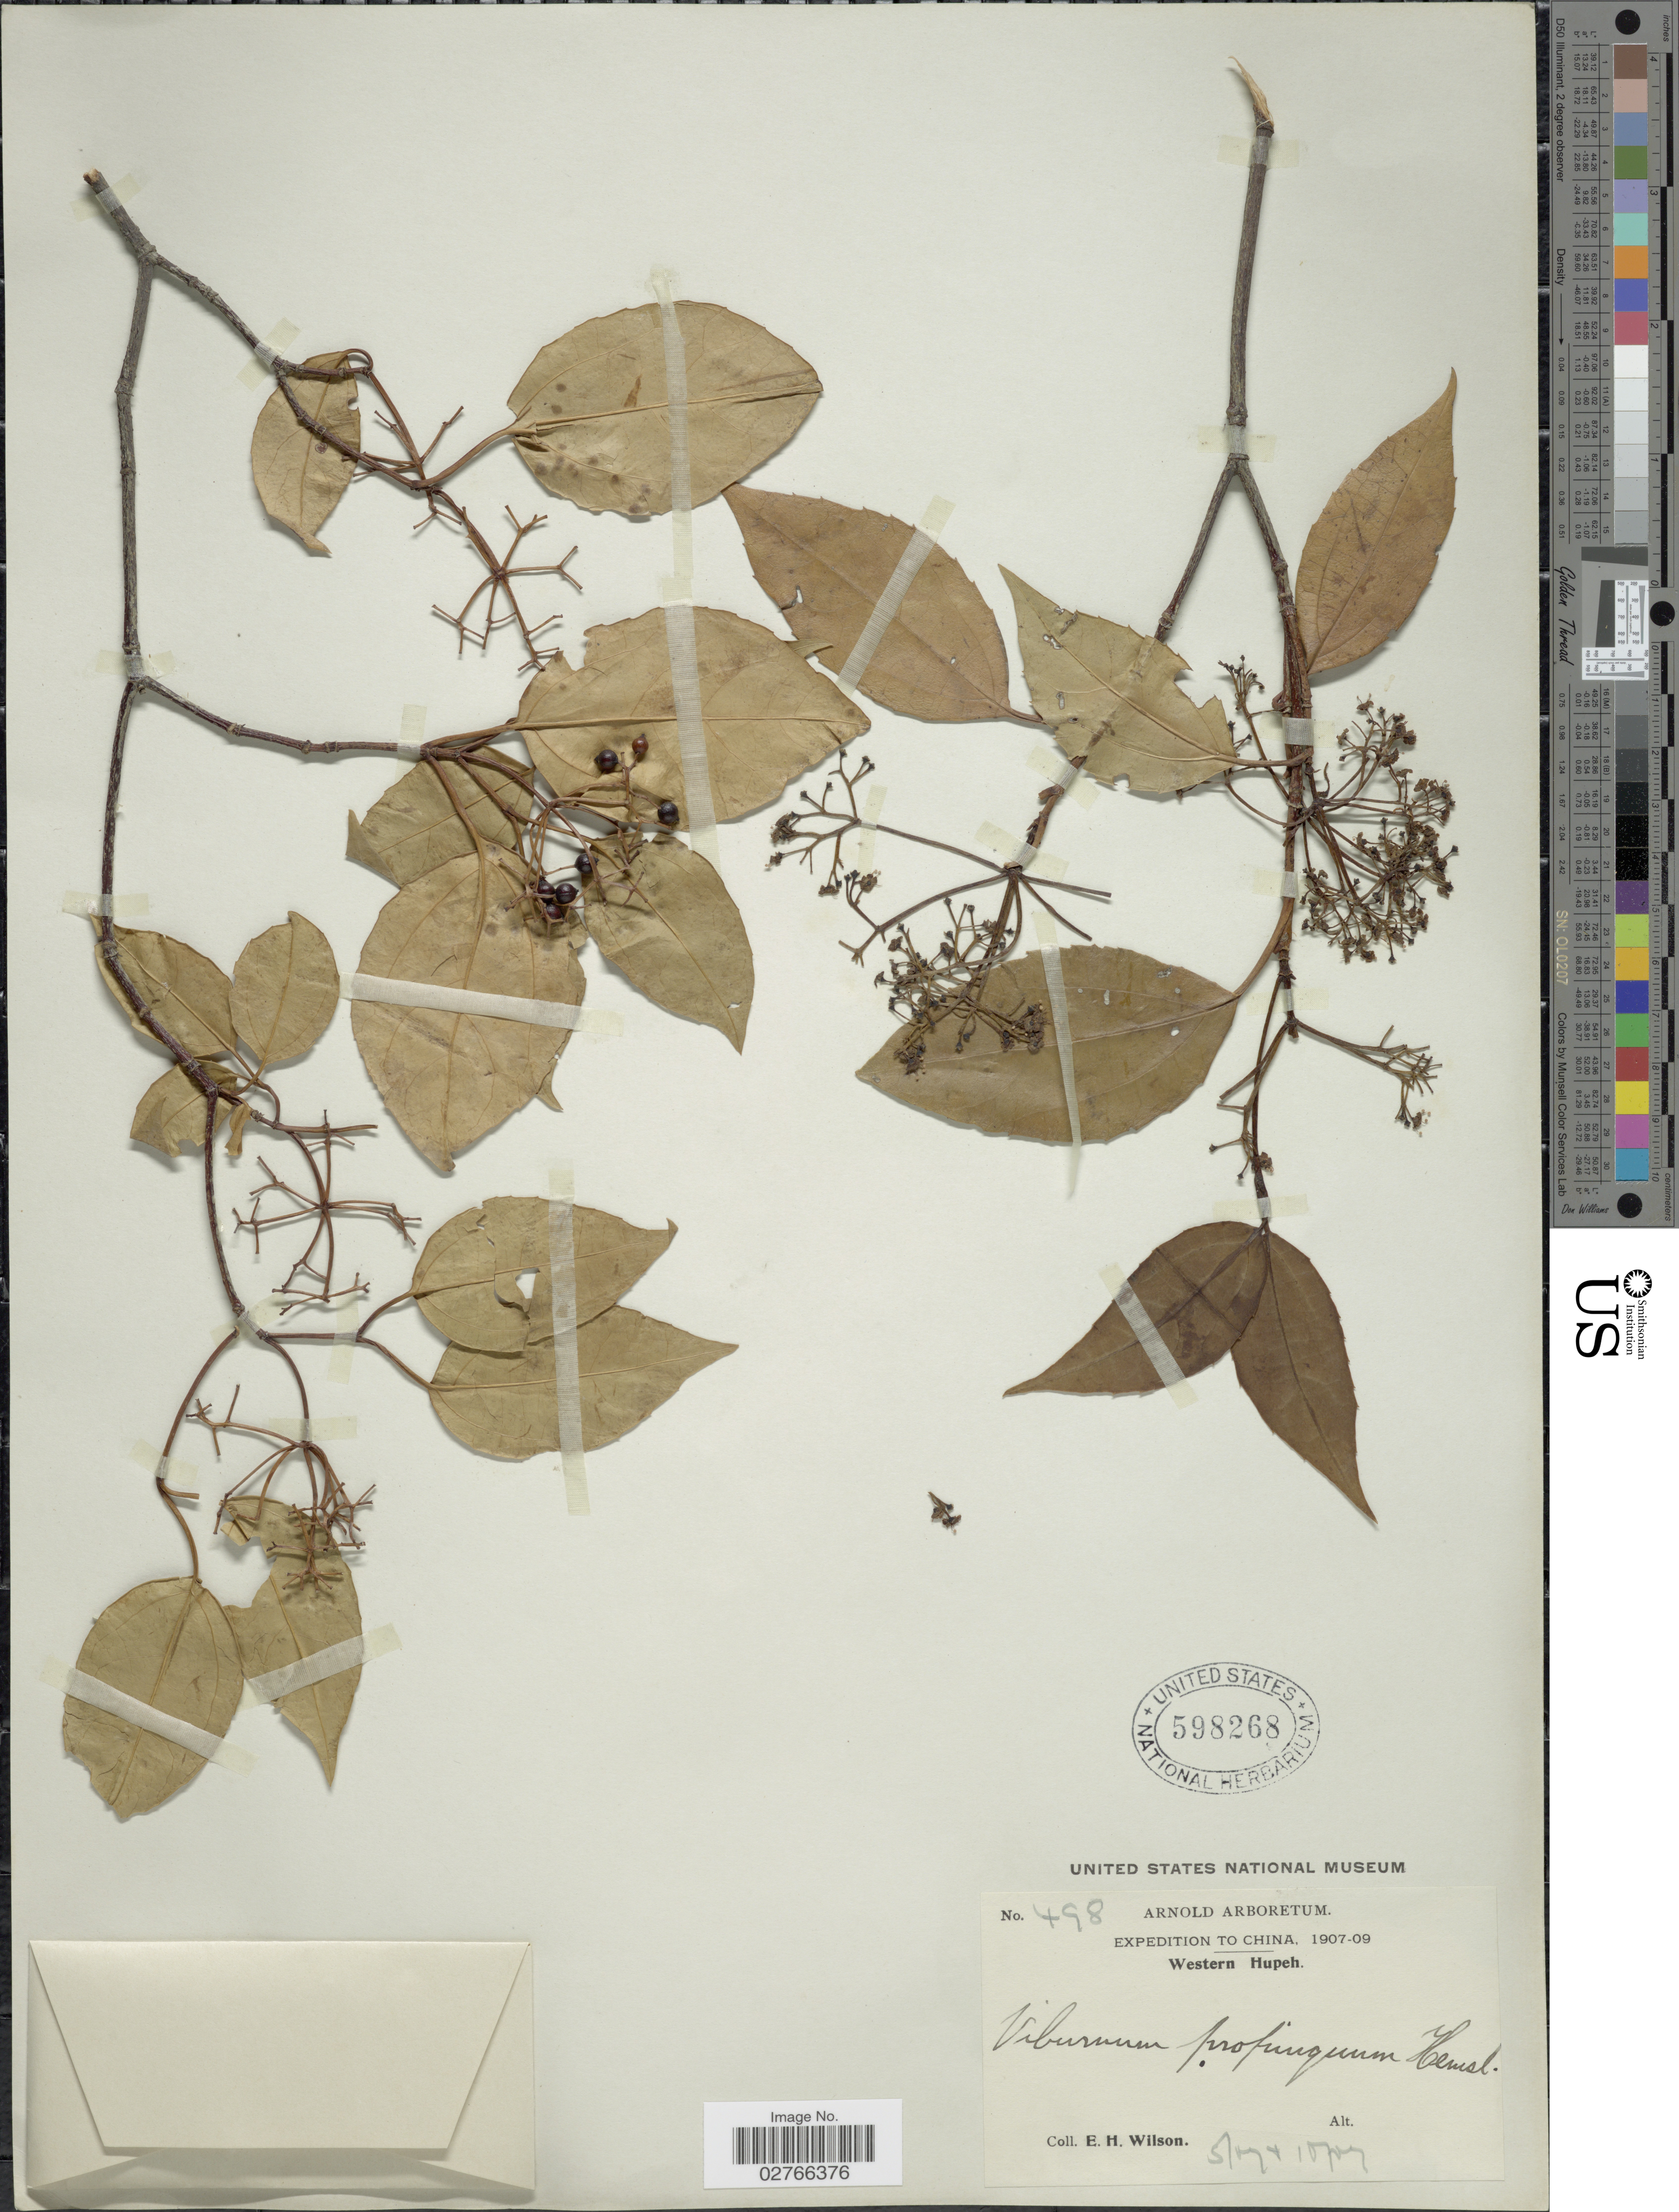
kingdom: Plantae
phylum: Tracheophyta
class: Magnoliopsida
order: Dipsacales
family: Viburnaceae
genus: Viburnum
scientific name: Viburnum propinquum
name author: Hemsl. in F.B. Forbes & Hemsl.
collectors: E. Wilson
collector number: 498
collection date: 1907-05/1907-10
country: China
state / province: Hubei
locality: Western Hupeh.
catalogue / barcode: US 598268